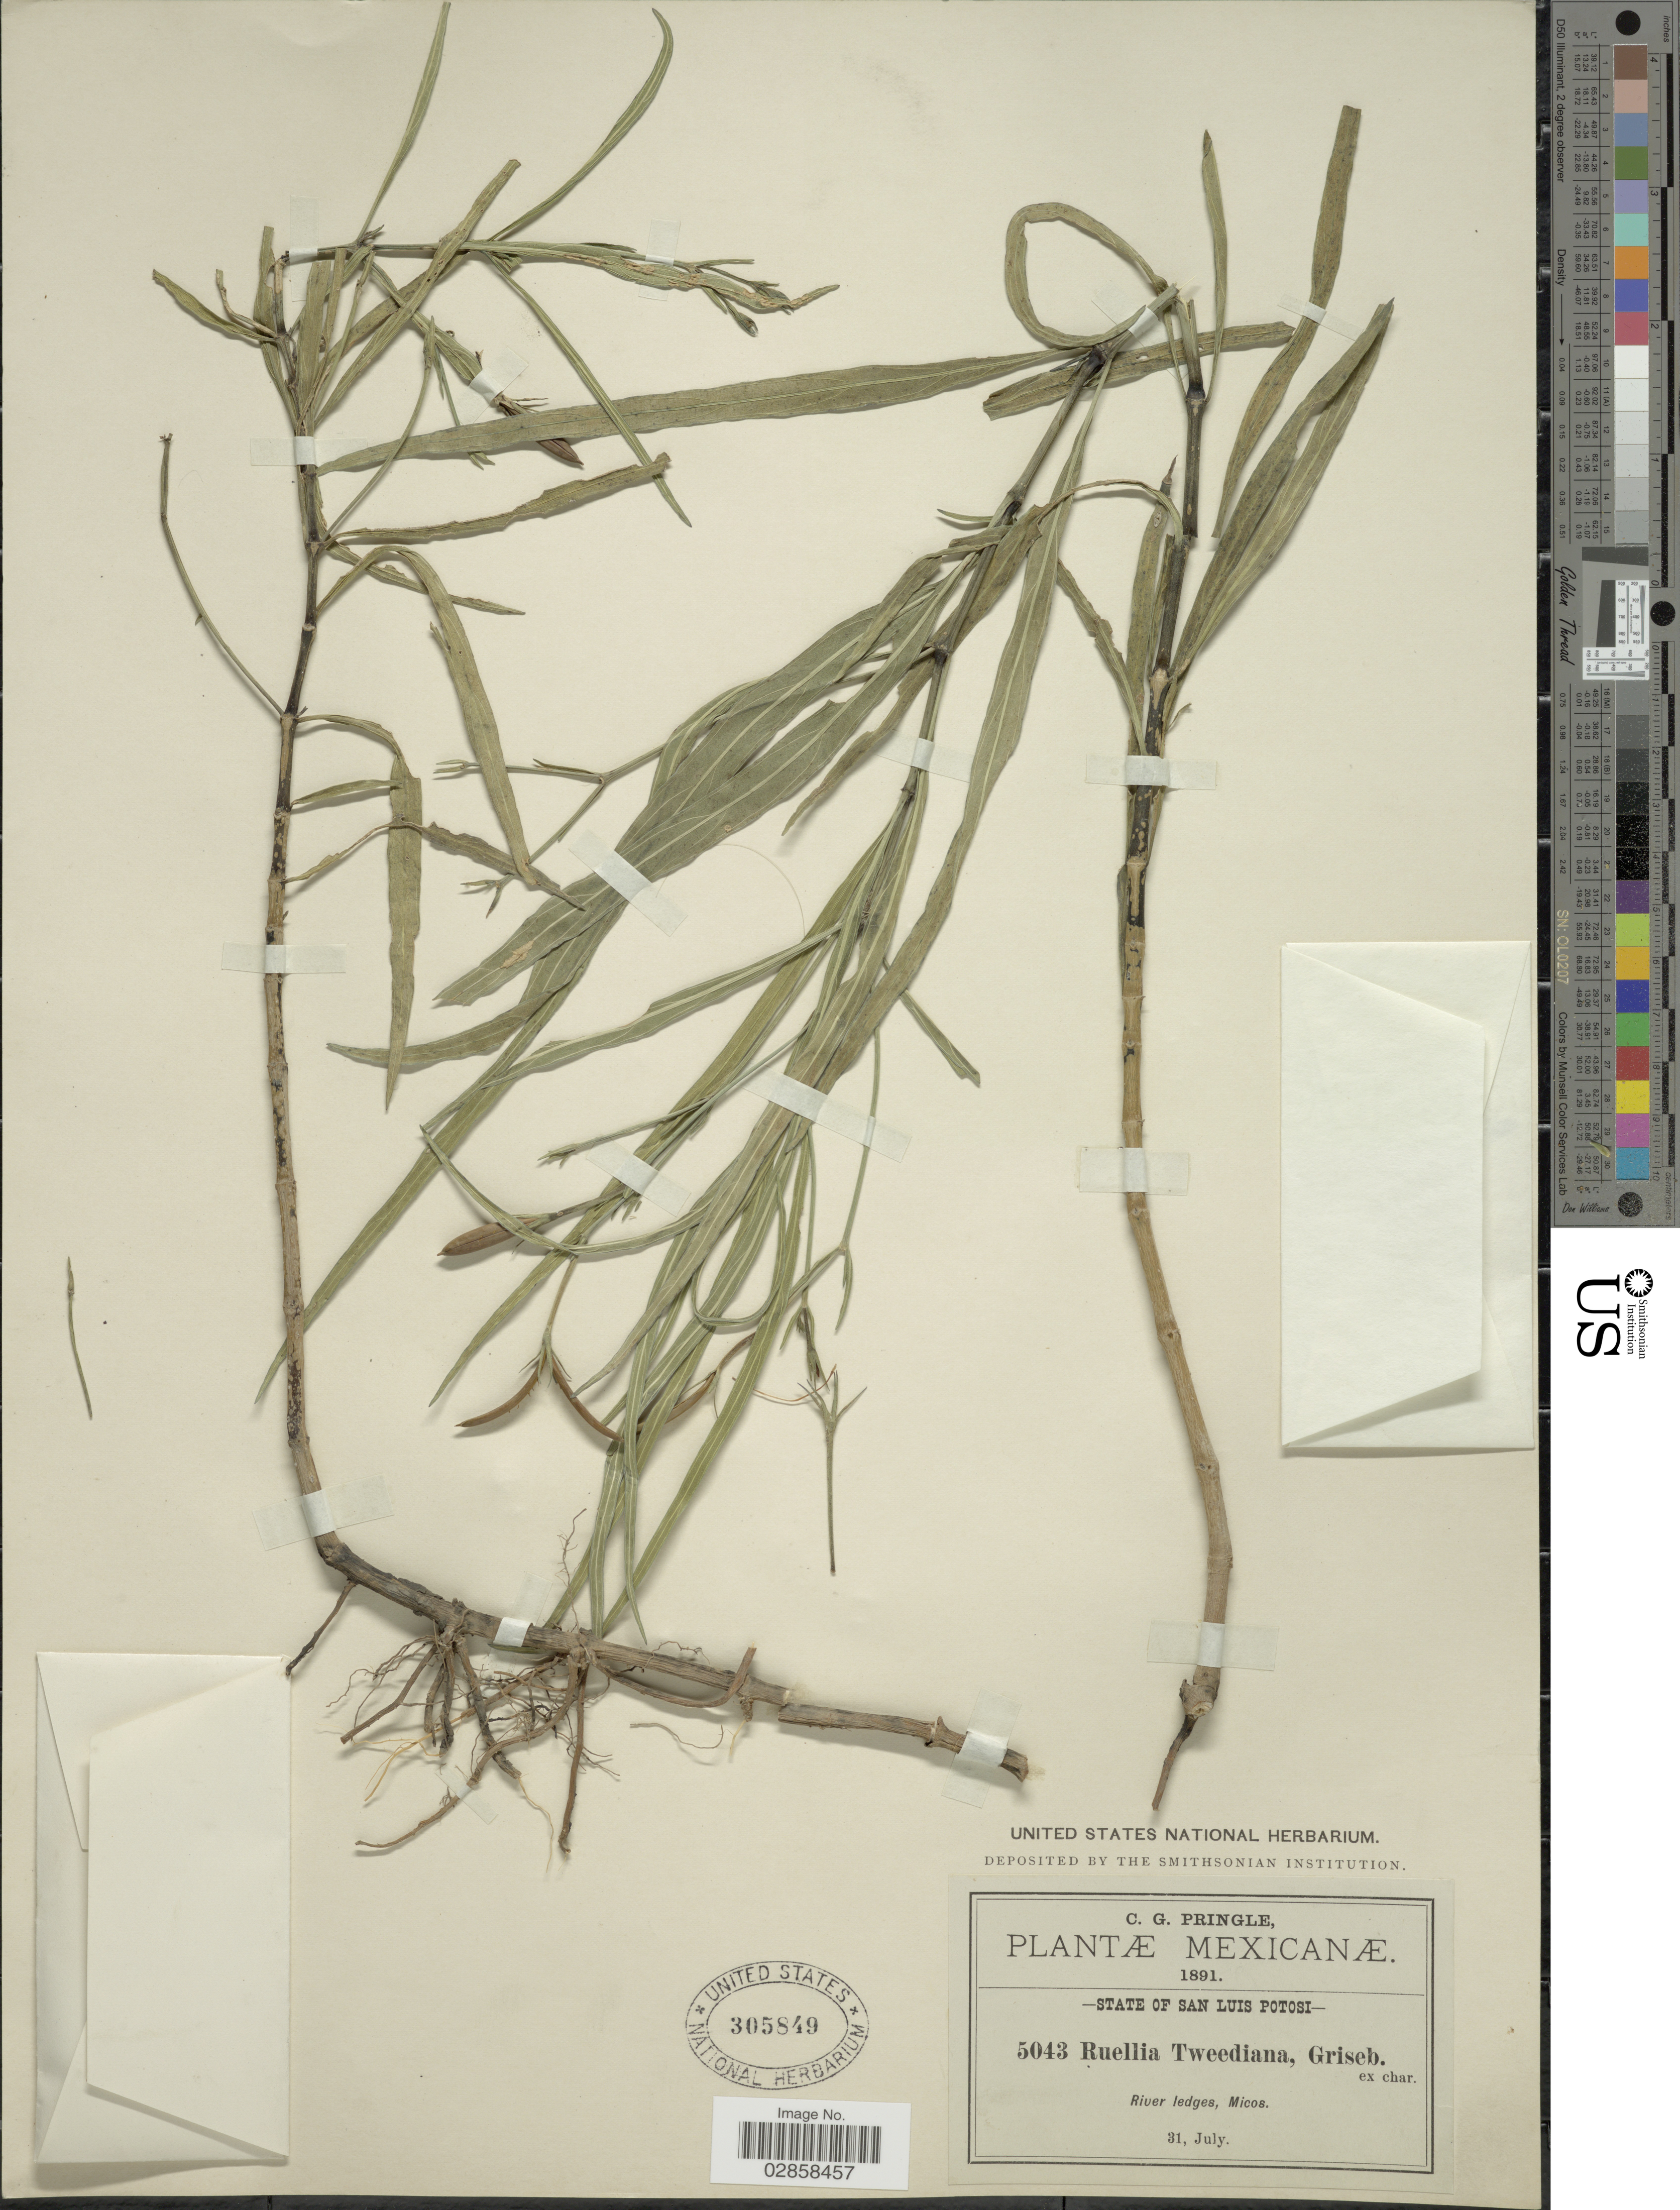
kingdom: Plantae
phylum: Tracheophyta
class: Magnoliopsida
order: Lamiales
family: Acanthaceae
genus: Ruellia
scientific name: Ruellia coerulea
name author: Morong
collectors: C. G. Pringle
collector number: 5043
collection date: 1891-07-31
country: Mexico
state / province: San Luis Potosí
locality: River ledges, Micos.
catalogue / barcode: US 305849